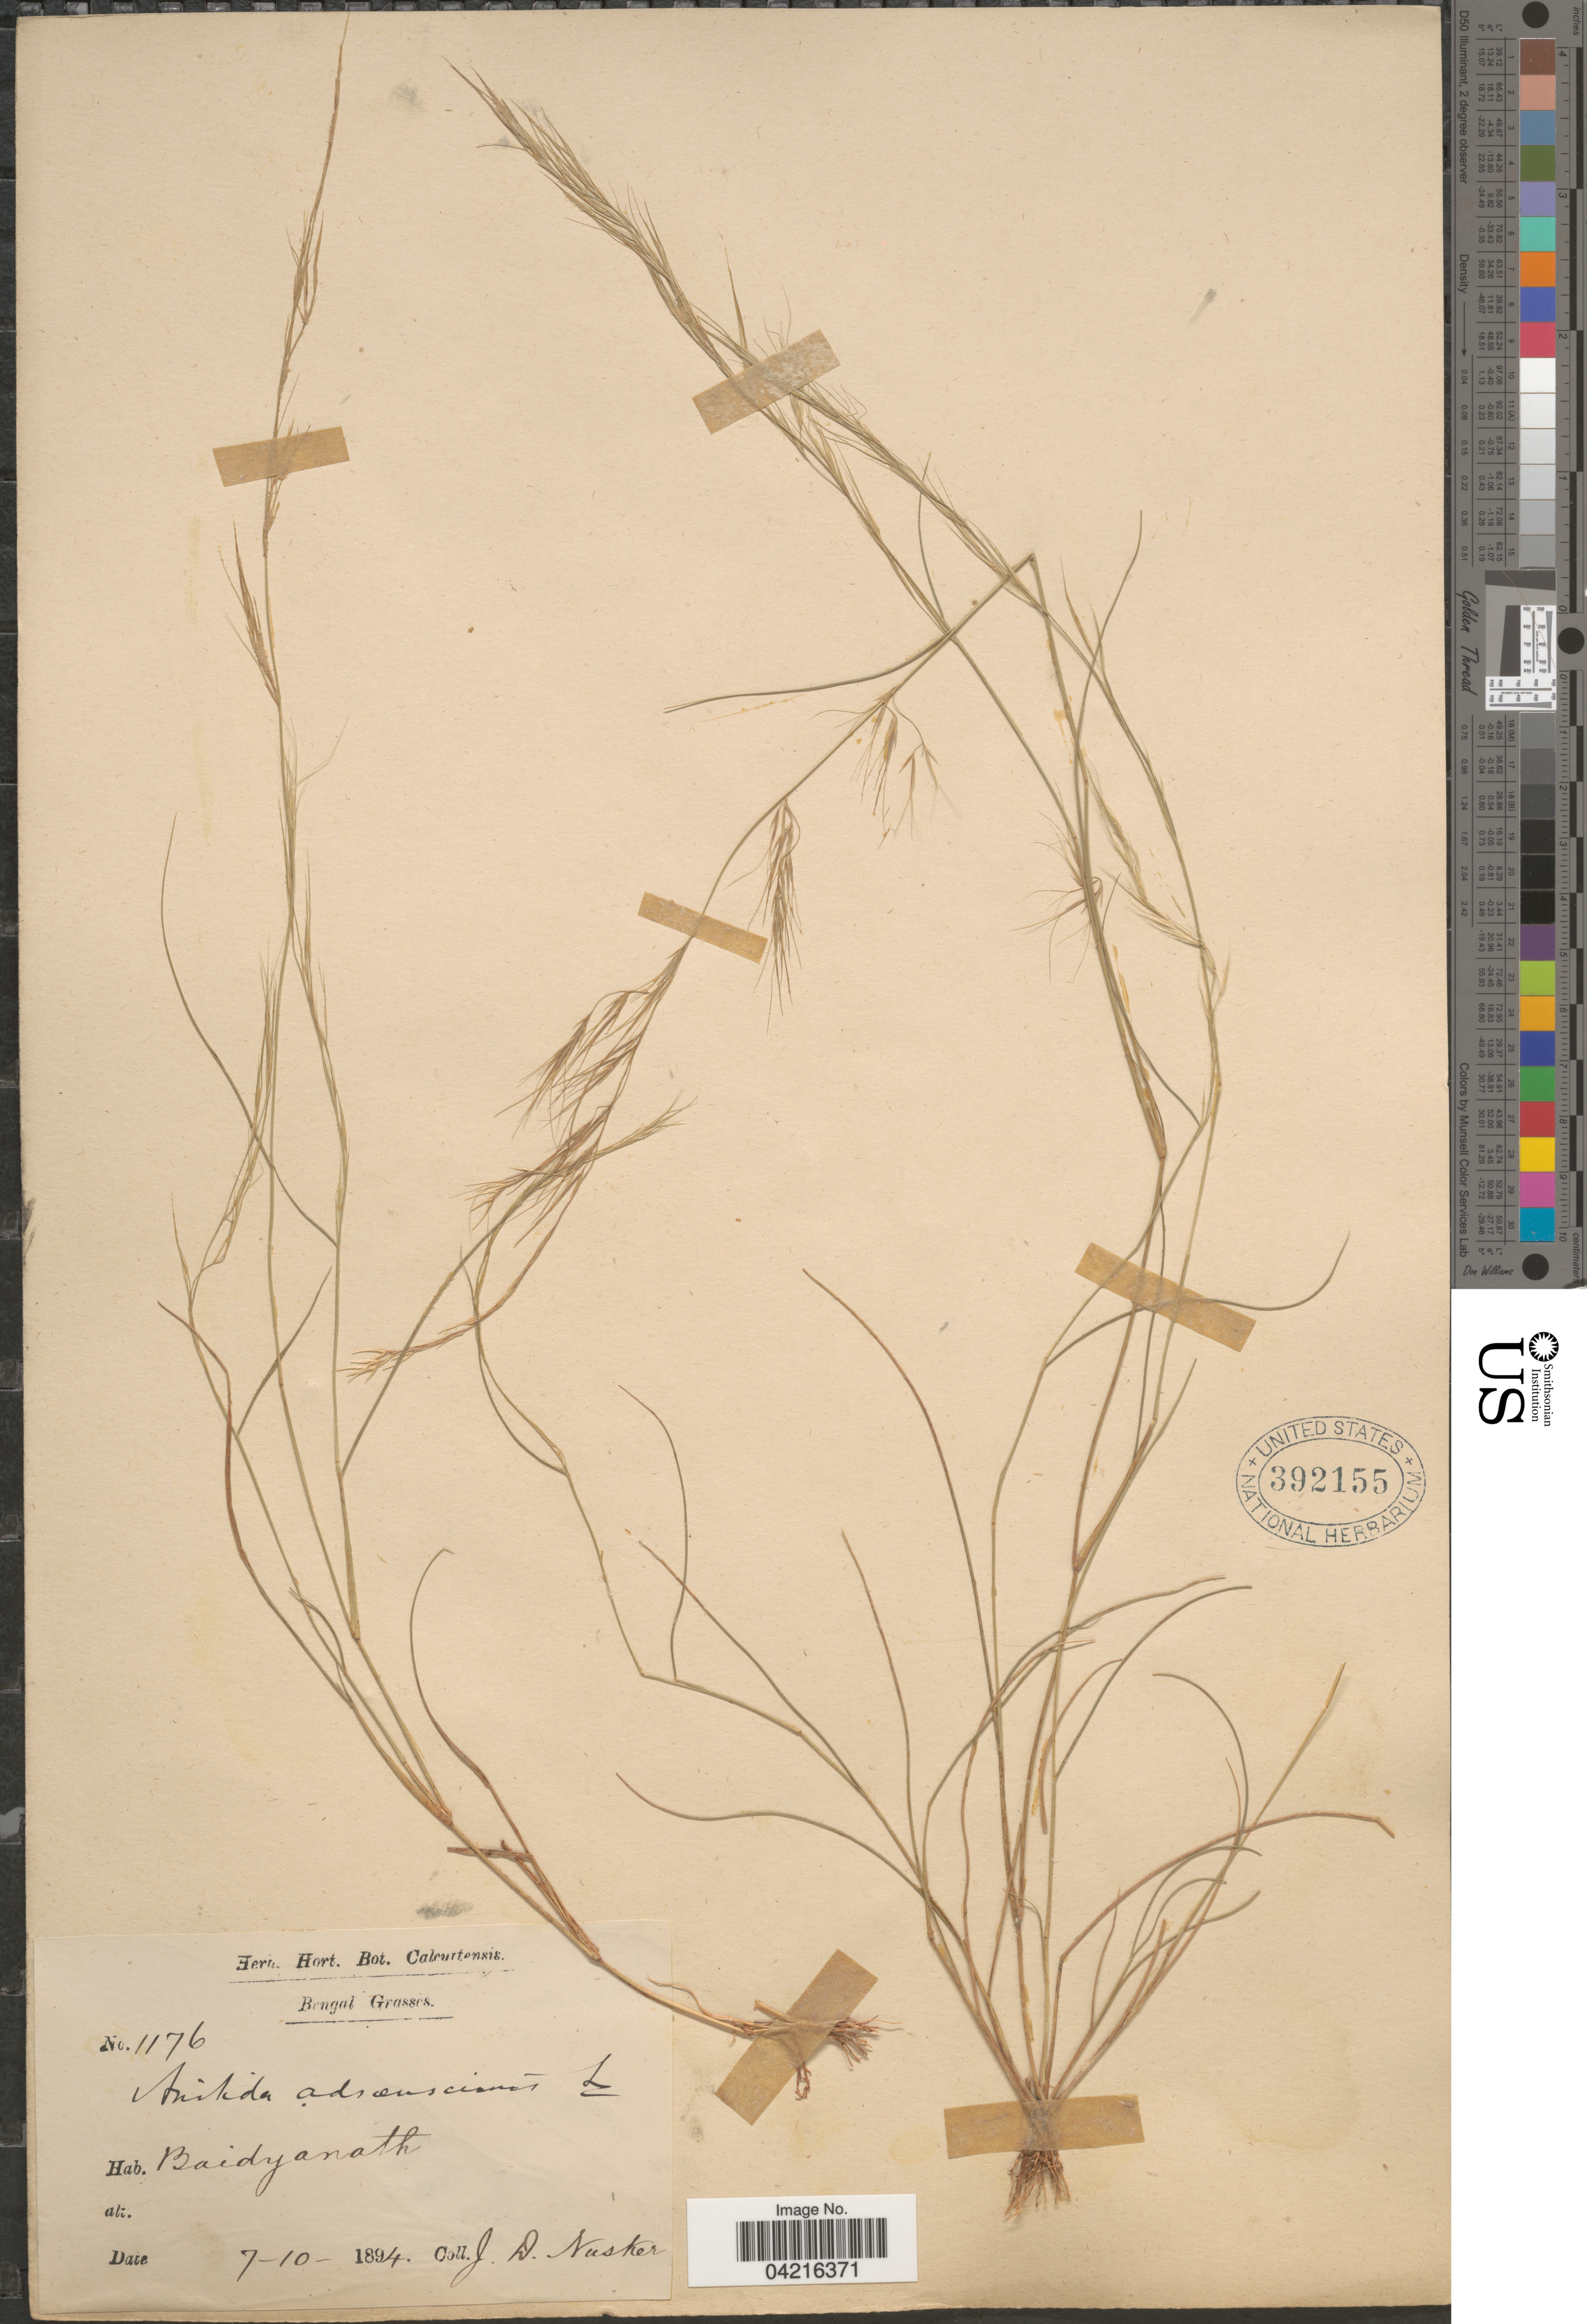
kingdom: Plantae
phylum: Tracheophyta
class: Liliopsida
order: Poales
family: Poaceae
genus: Aristida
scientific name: Aristida adscensionis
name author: L.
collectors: J. D. Nusker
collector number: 1176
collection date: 1894-10-07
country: India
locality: Bengal. Baidyanath.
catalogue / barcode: US 392155